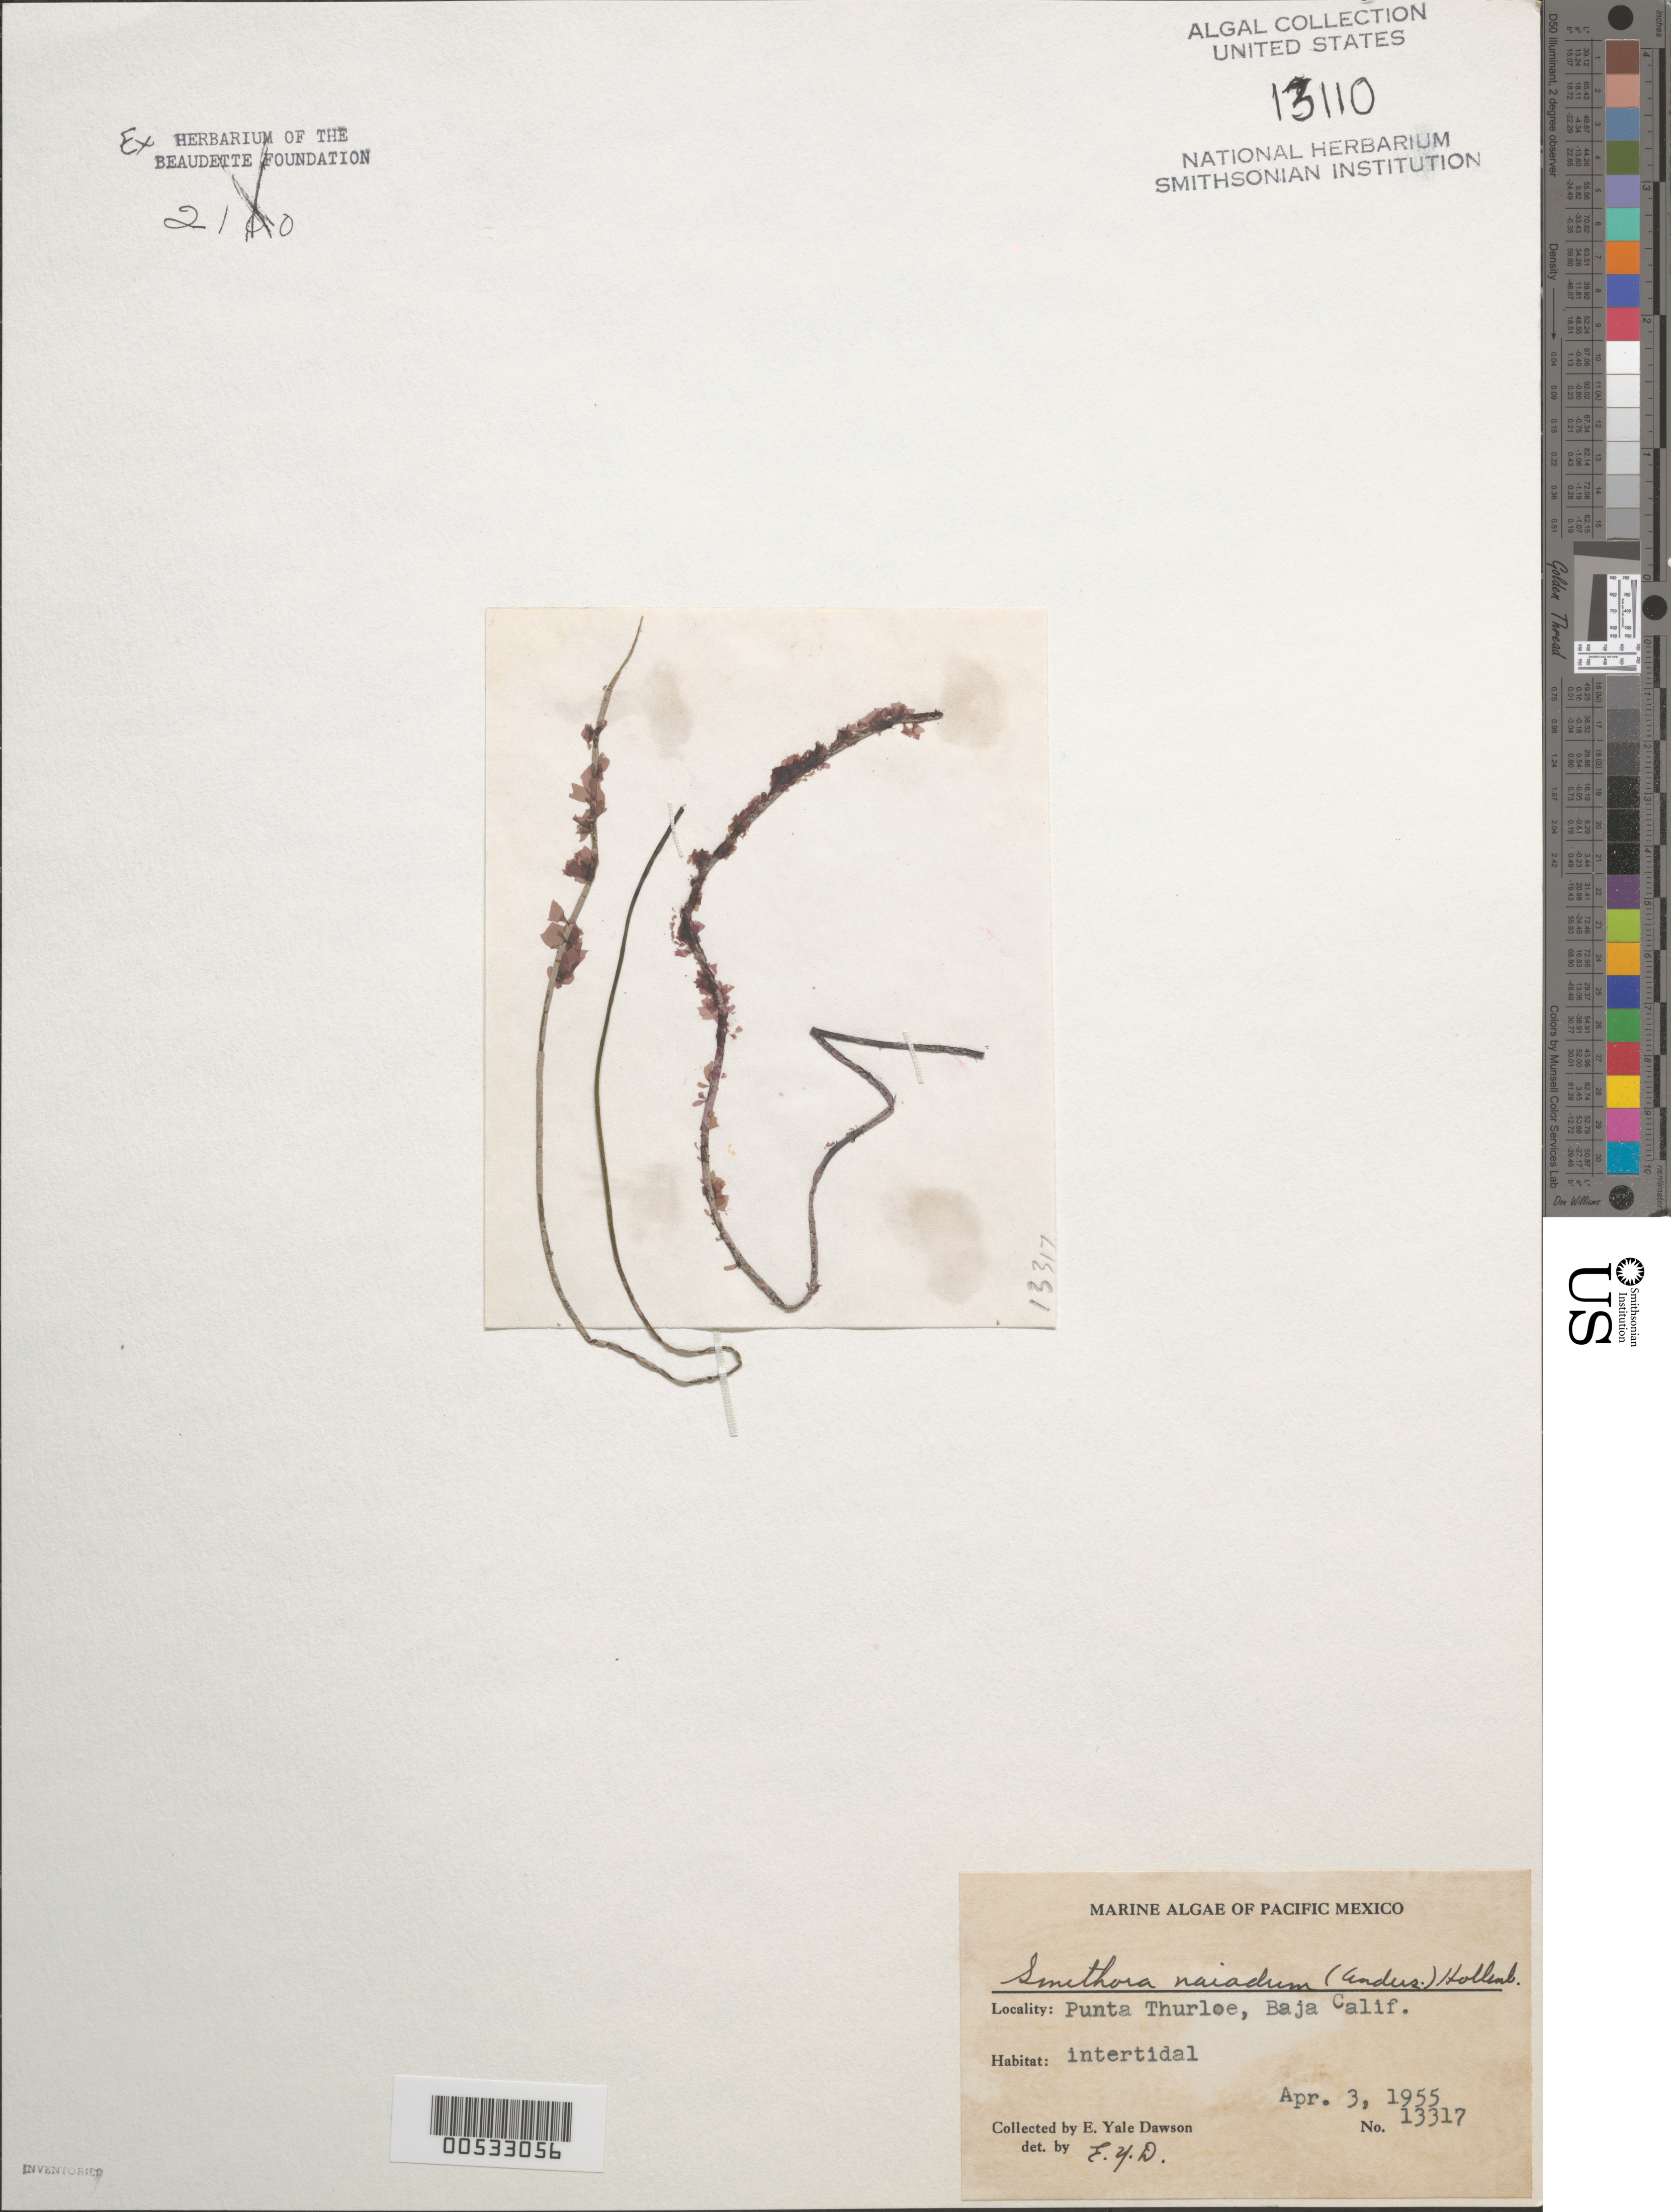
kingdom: Plantae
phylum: Rhodophyta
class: Compsopogonophyceae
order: Erythropeltidales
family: Erythrotrichiaceae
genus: Smithora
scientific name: Smithora naiadum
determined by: Dawson, E. Y.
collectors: E. Y. Dawson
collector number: EYD 13317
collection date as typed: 03 Apr 1955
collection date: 1955-04-03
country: Mexico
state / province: Baja California Sur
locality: Punta Thurloe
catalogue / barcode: US 13110